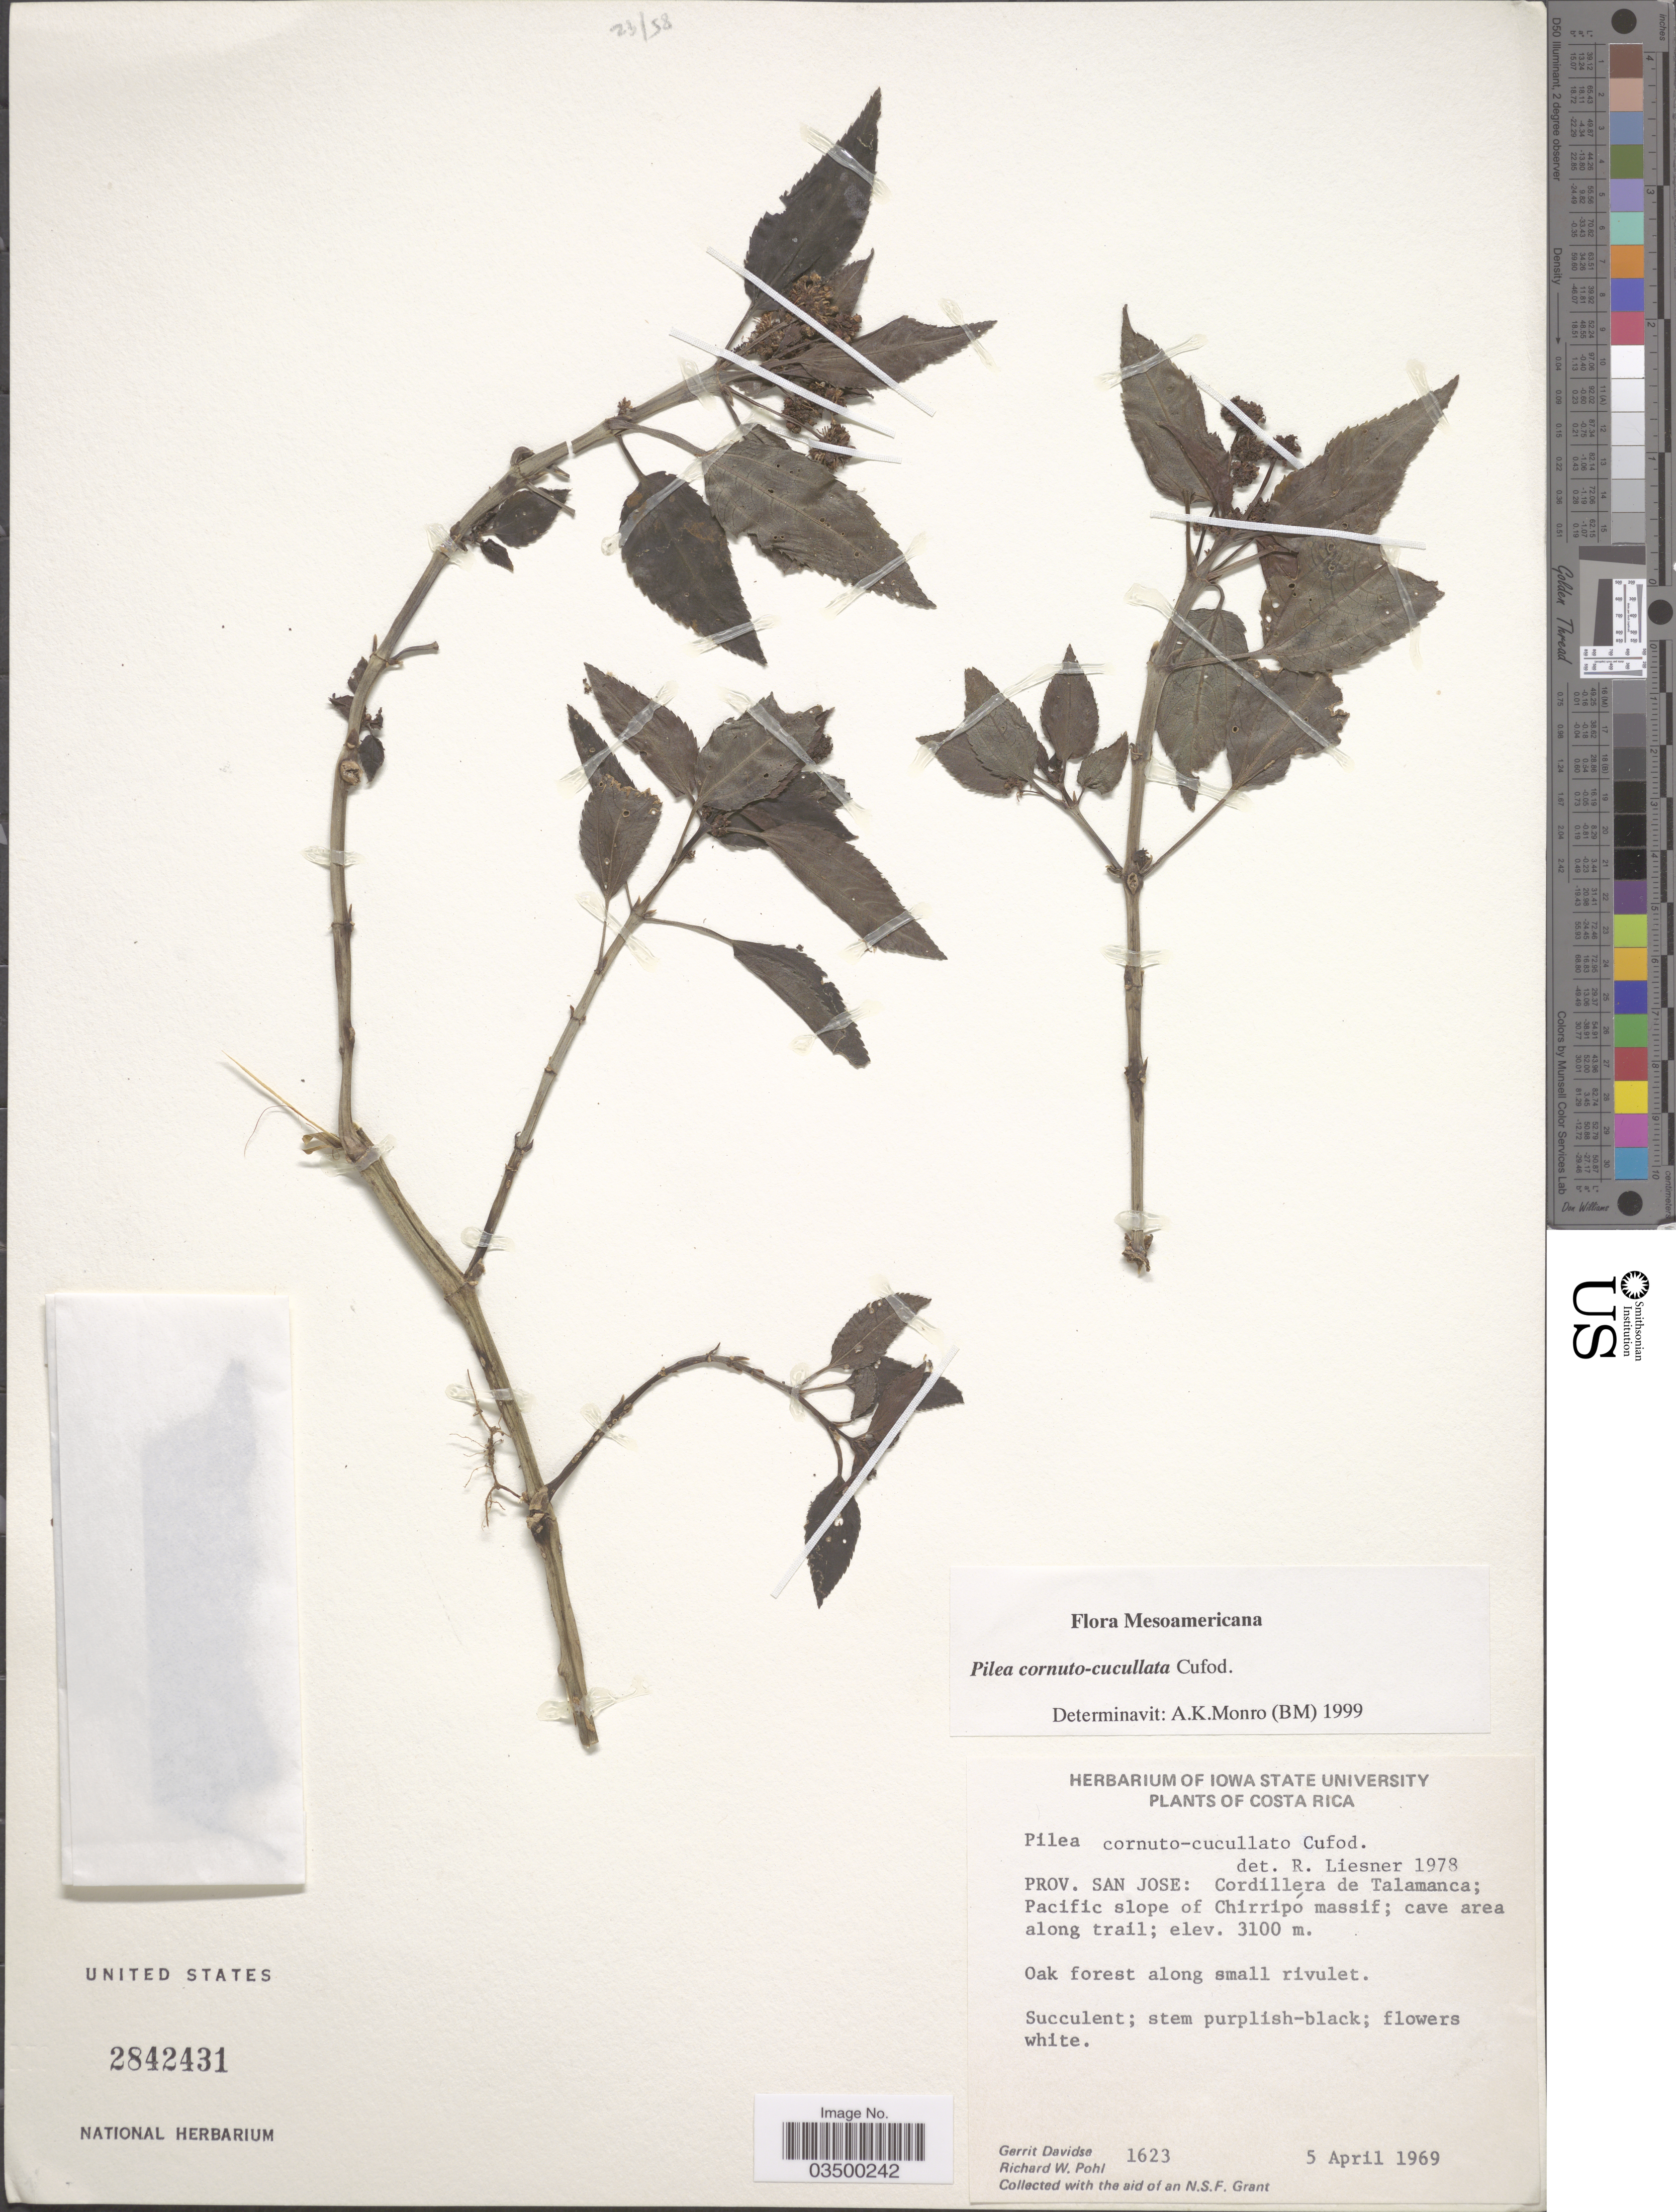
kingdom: Plantae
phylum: Tracheophyta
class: Magnoliopsida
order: Rosales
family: Urticaceae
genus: Pilea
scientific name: Pilea cornuto-cucullata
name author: Cufod.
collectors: G. Davidse & R. W. Pohl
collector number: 1623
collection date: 1969-04-05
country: Costa Rica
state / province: San José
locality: Cordillera de Talamanca; Pacific slope of Chirripó massif.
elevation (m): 3100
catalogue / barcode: US 2842431